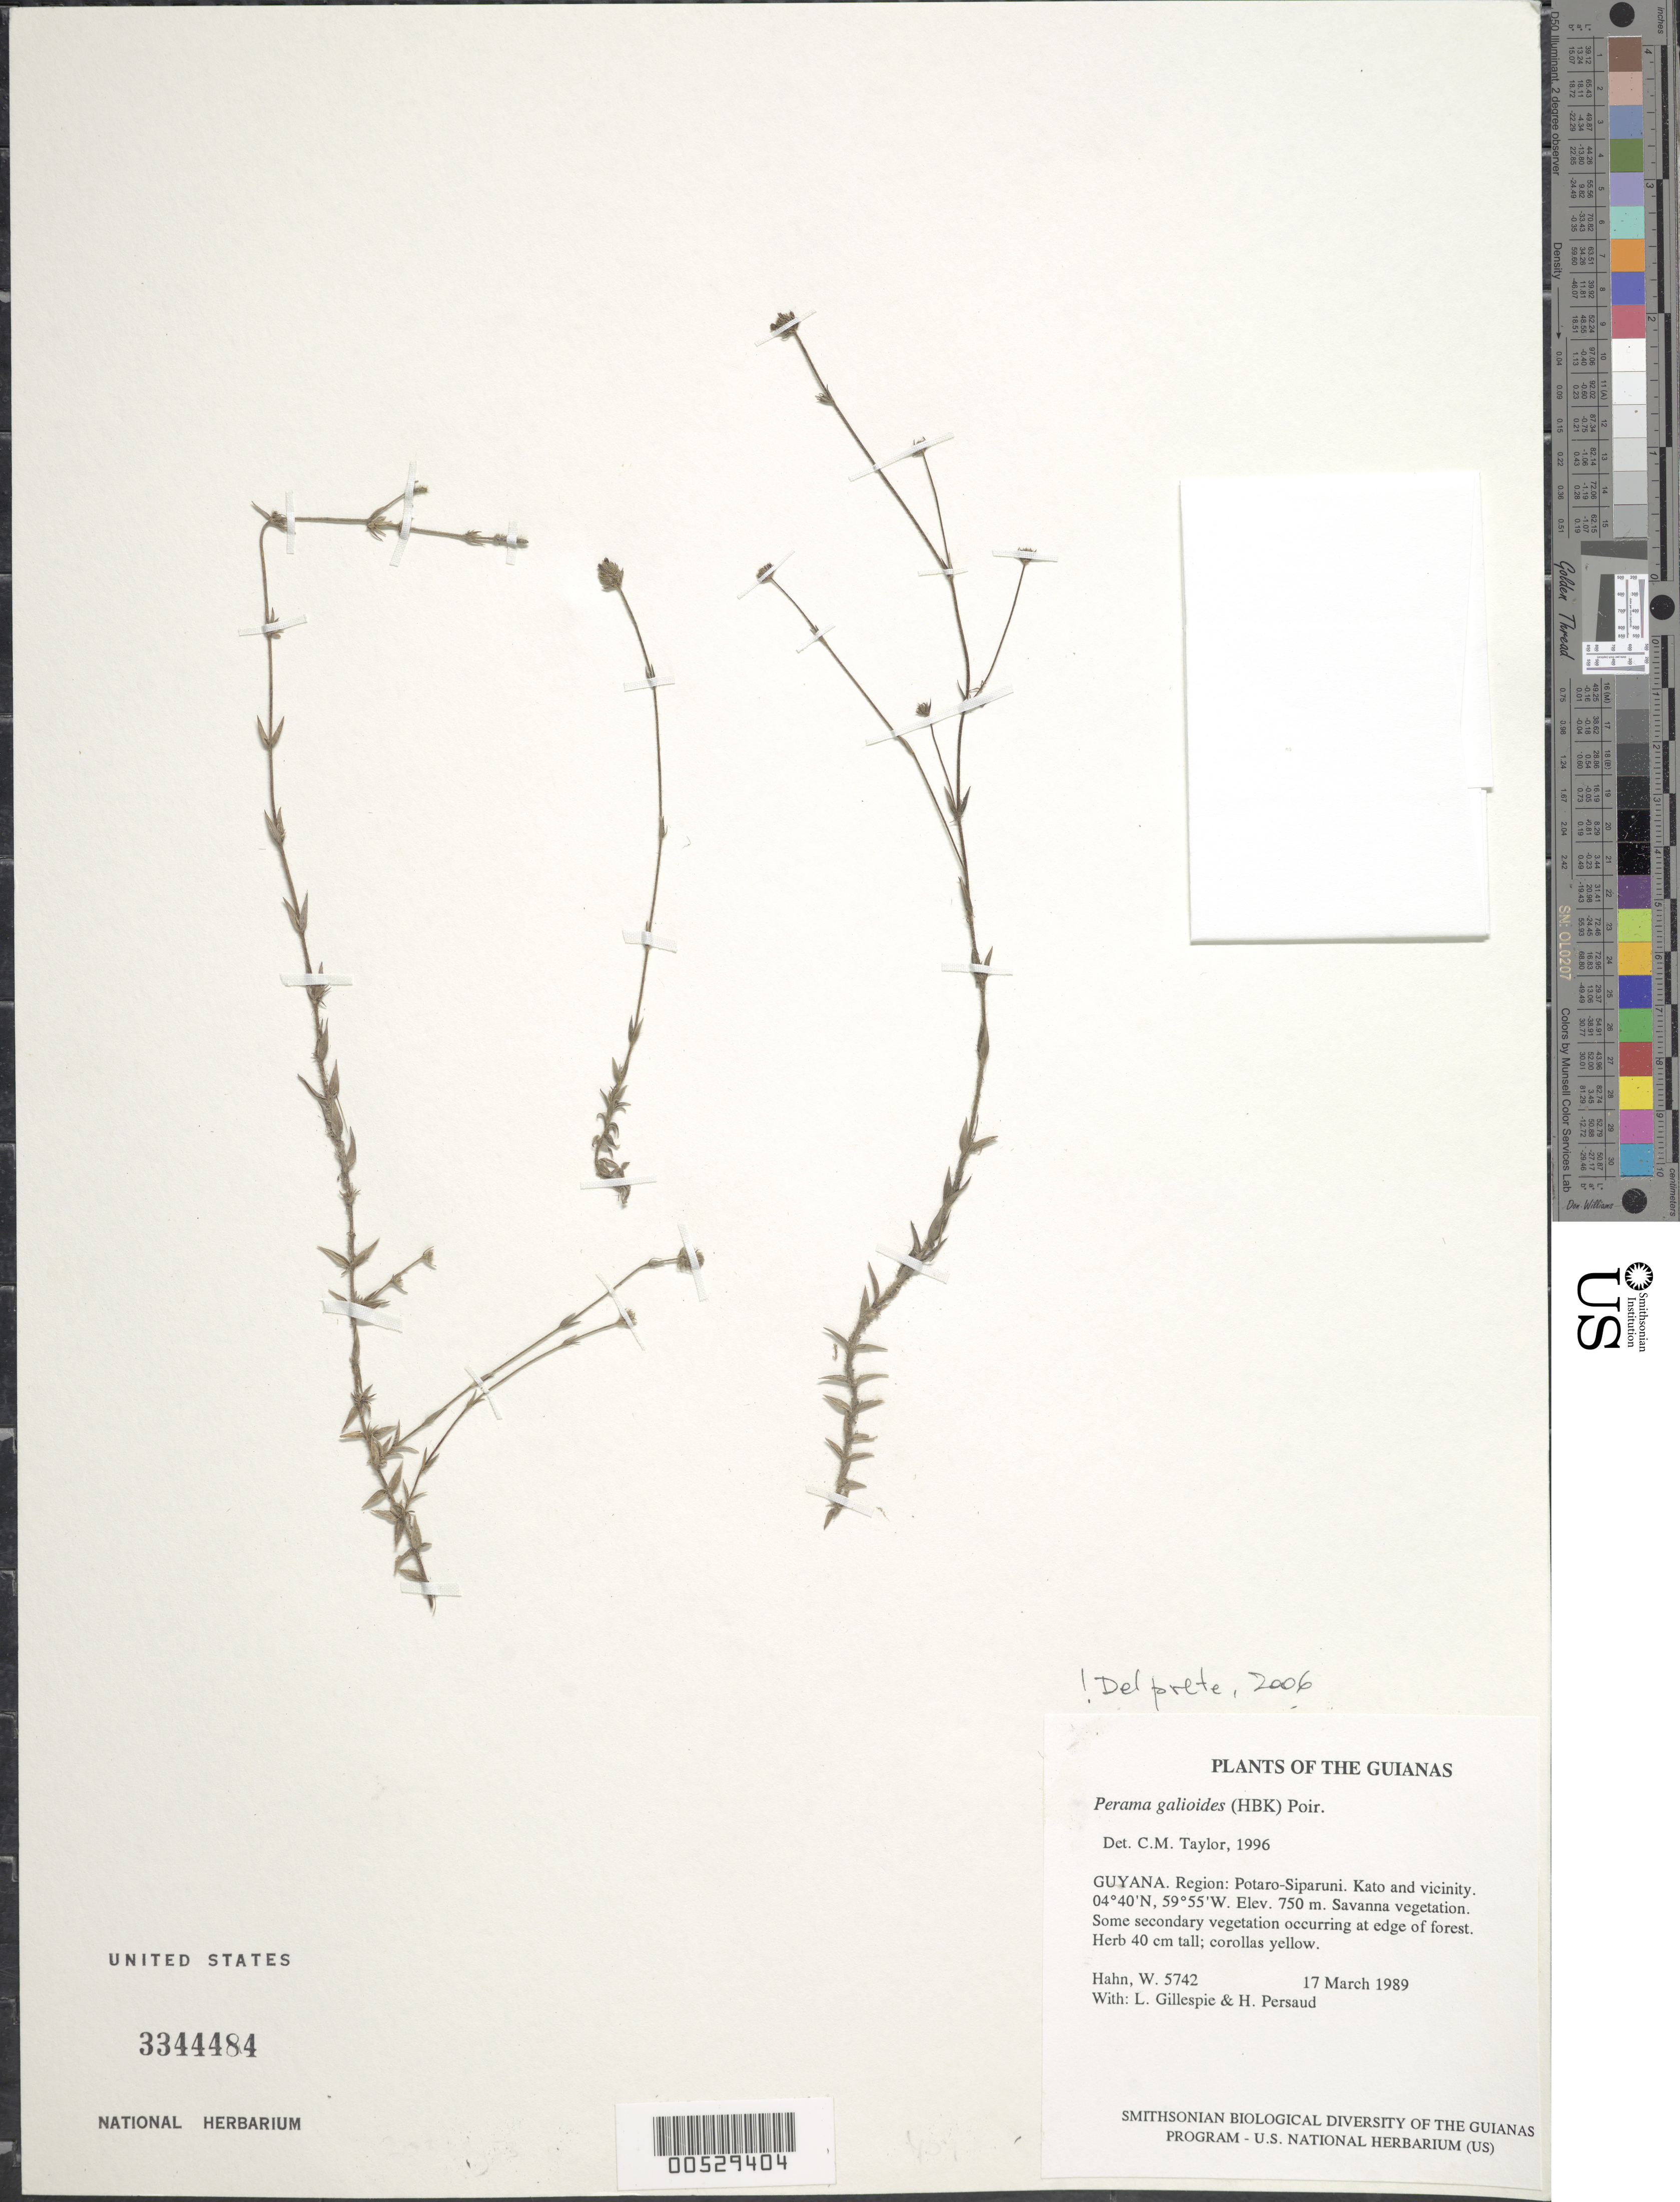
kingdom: Plantae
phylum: Tracheophyta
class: Magnoliopsida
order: Gentianales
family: Rubiaceae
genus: Perama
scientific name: Perama galioides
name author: (Kunth) Poir.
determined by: Delprete, P. G., Herb. de Guyane Cay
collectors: W. Hahn, L. J. Gillespie & H. Persaud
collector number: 5742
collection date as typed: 17 March 1989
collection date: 1989-03-17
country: Guyana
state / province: Potaro-Siparuni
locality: Kato and vicinity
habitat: Savanna vegetation. Some secondary vegetation occurring at edge of forest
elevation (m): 750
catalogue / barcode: US 3344484